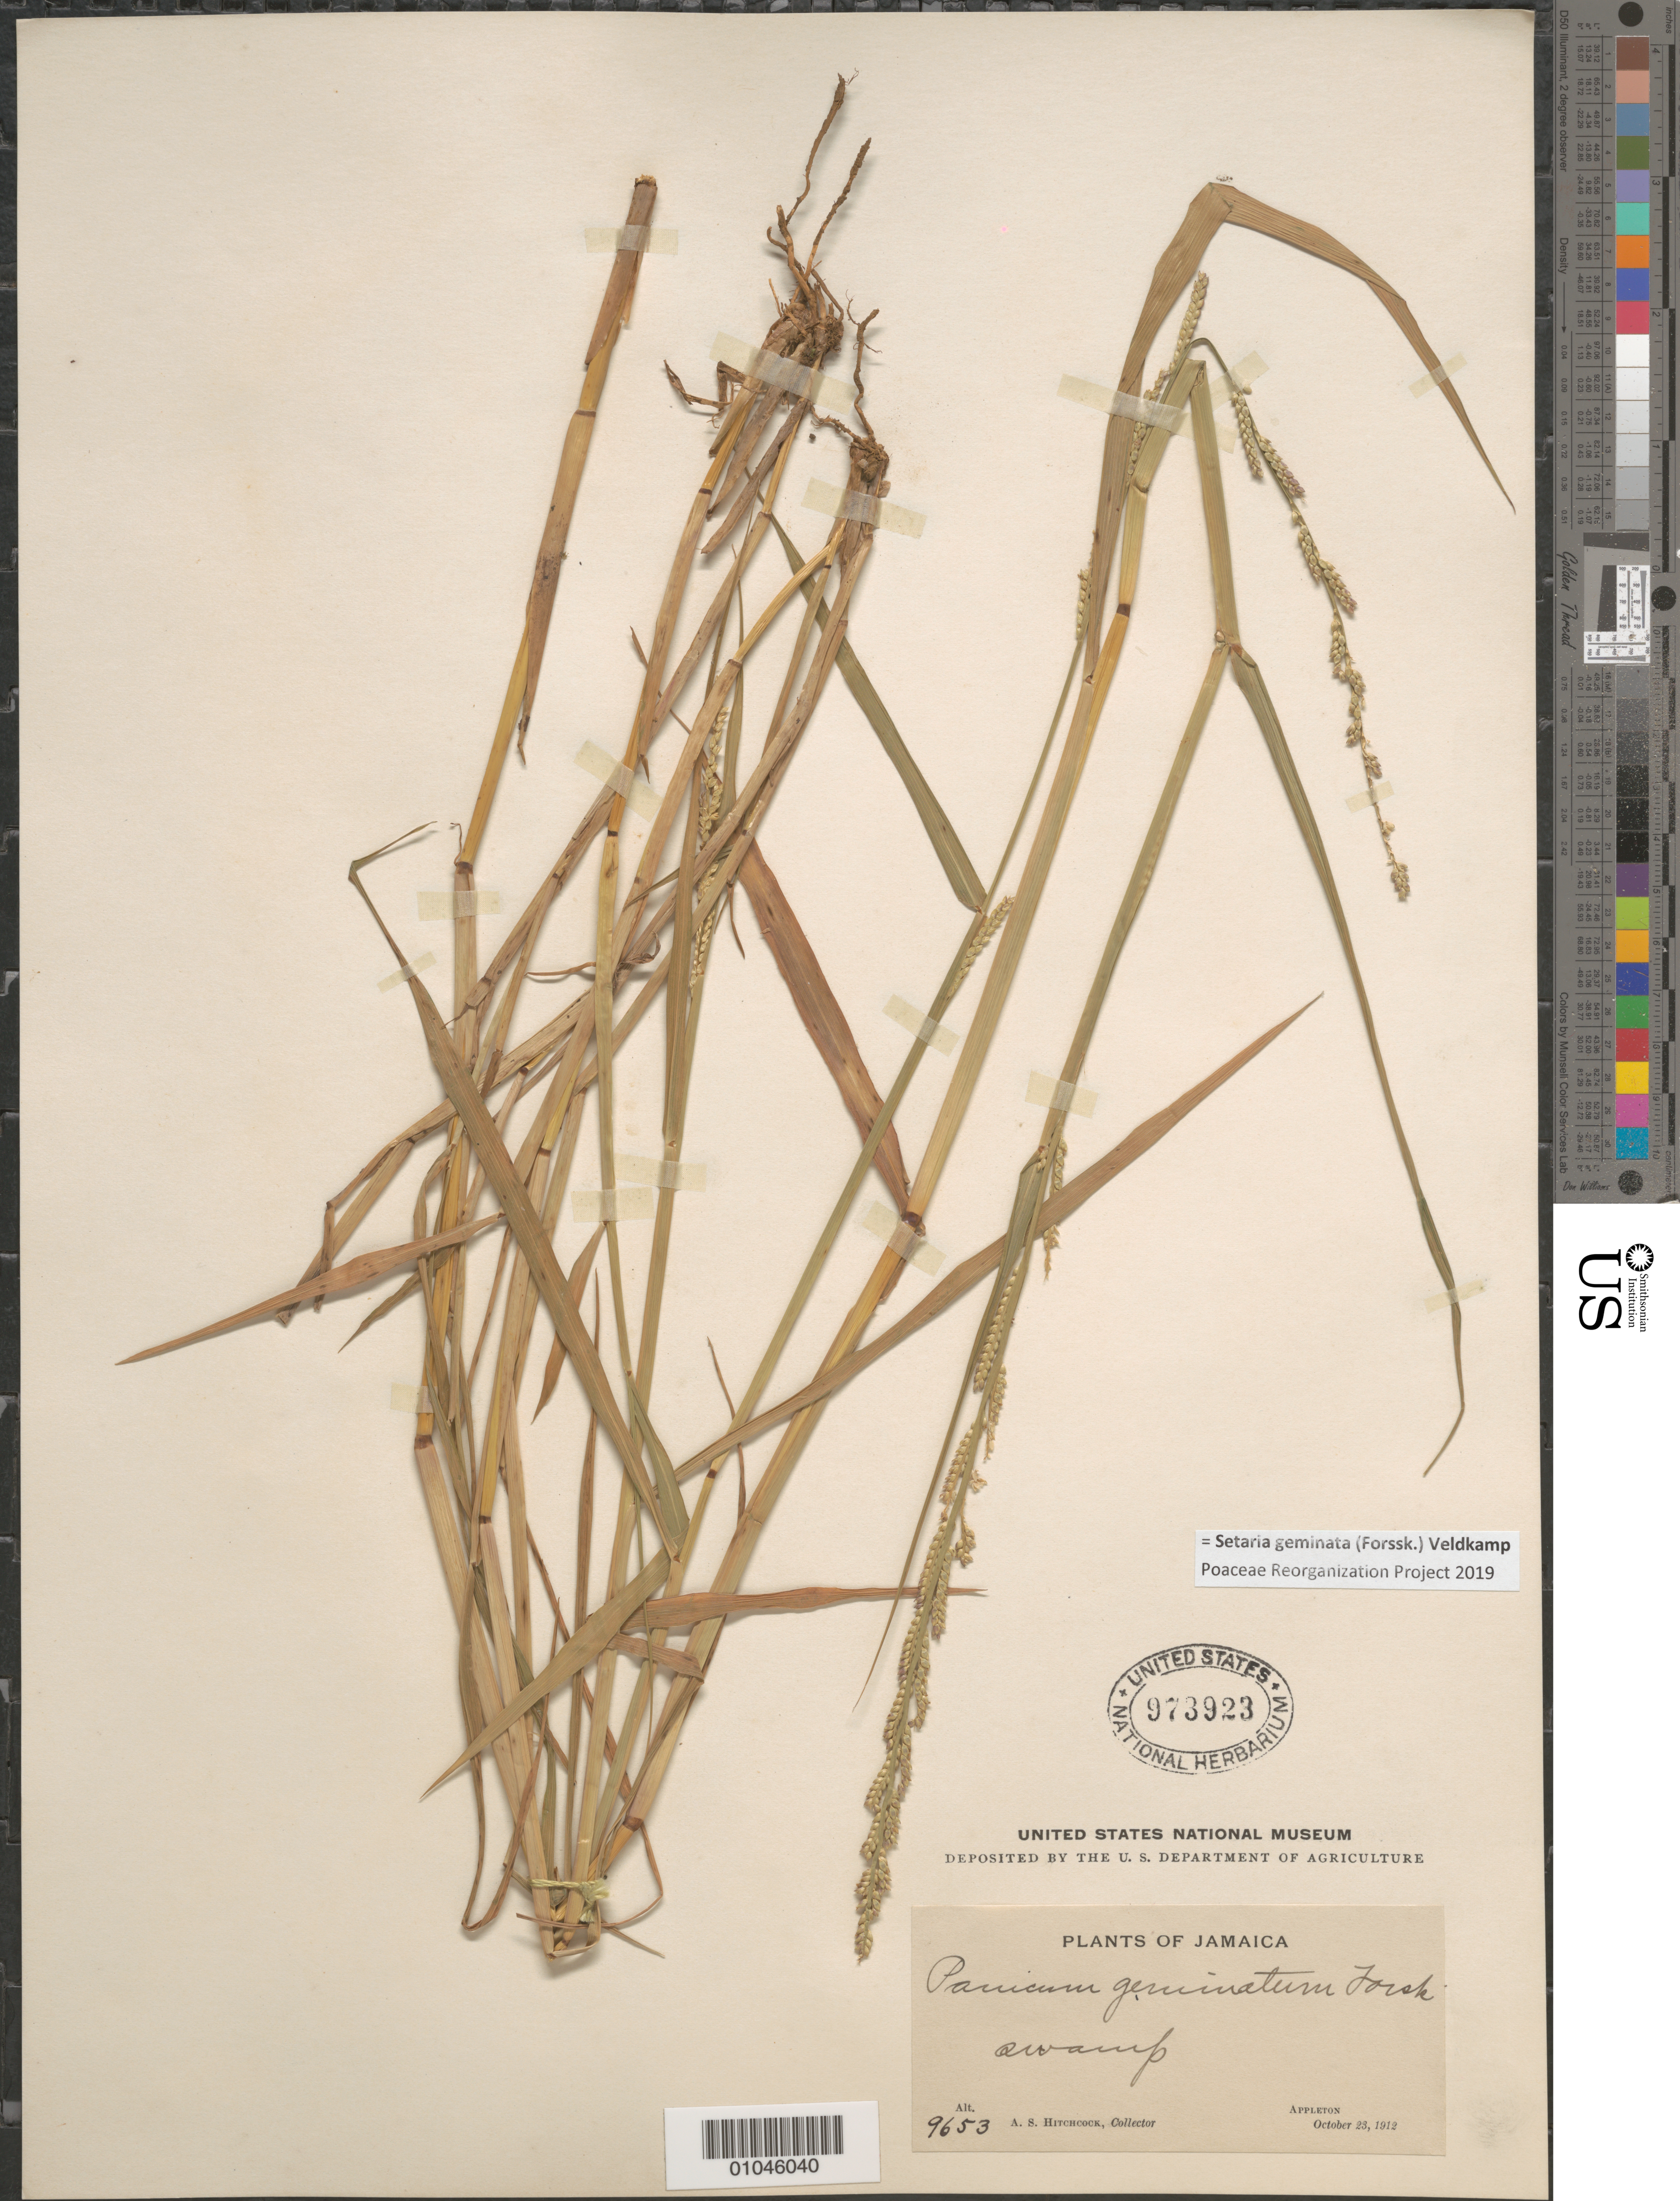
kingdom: Plantae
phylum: Tracheophyta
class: Liliopsida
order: Poales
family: Poaceae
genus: Paspalidium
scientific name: Paspalidium geminatum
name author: (Forssk.) Stapf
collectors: A. S. Hitchcock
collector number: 9653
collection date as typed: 23 Oct 1912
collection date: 1912-10-23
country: Jamaica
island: Jamaica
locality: Swamp. Appleton.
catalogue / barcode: US 973923